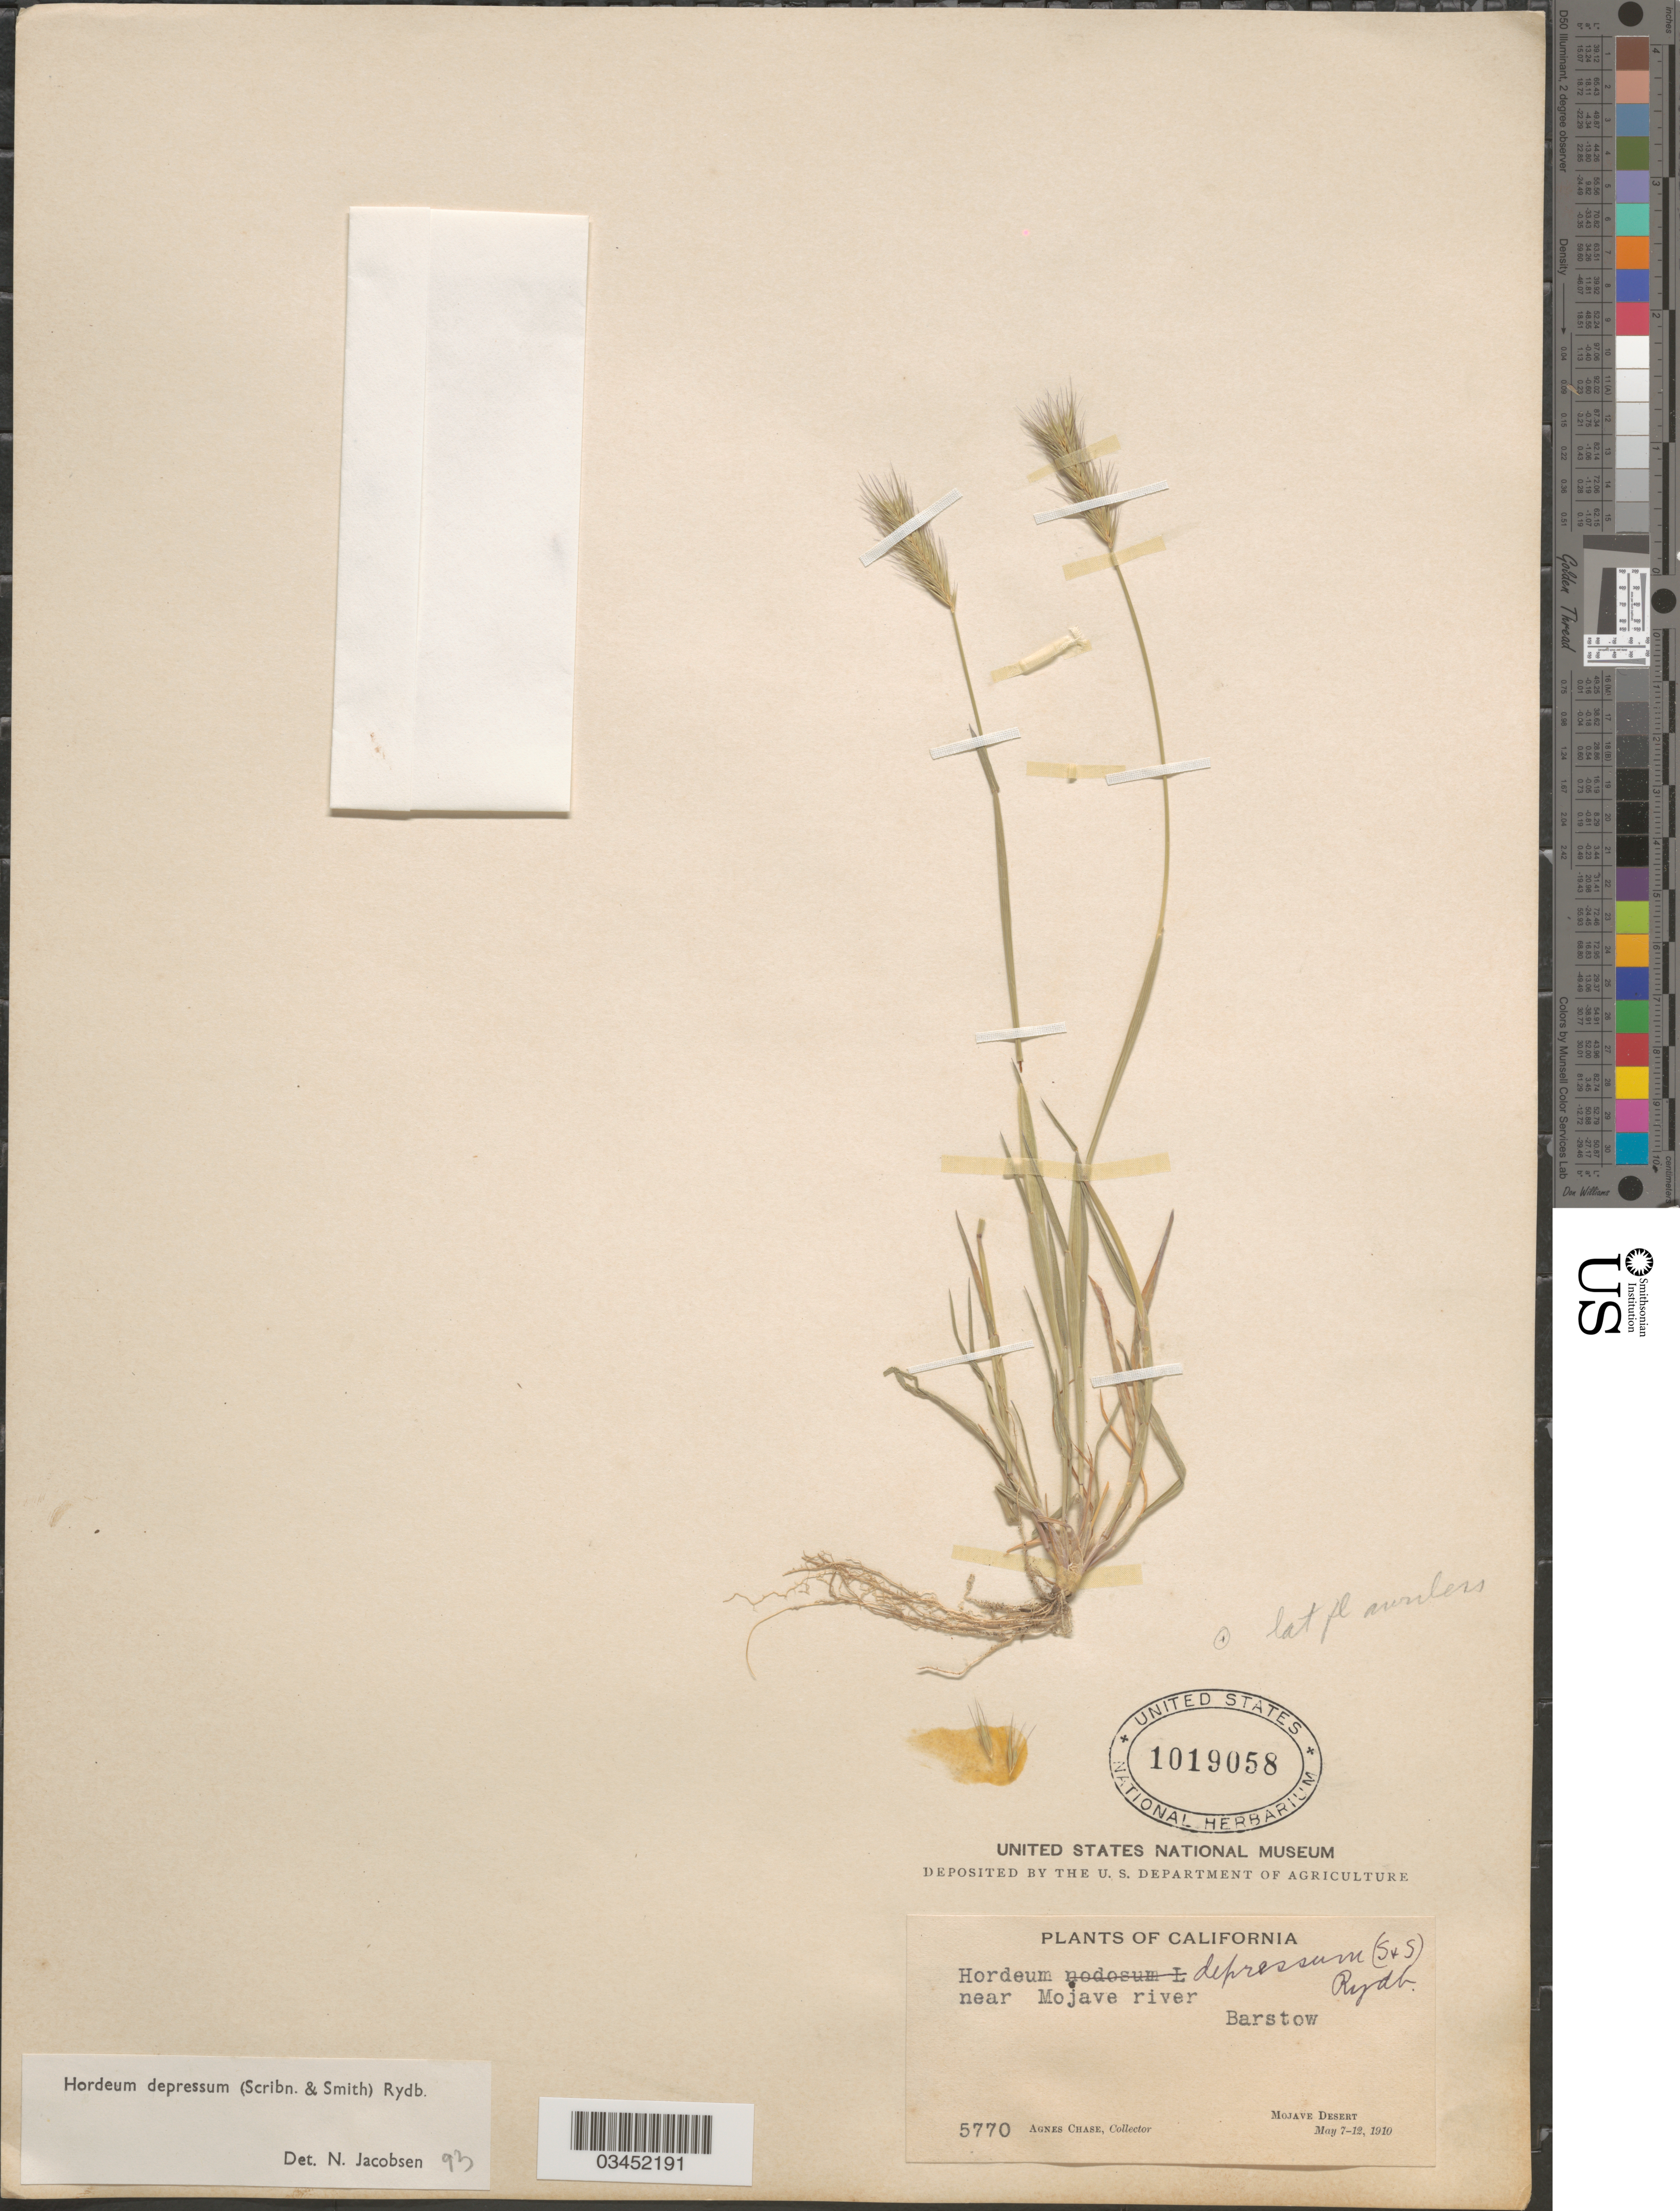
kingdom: Plantae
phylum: Tracheophyta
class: Liliopsida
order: Poales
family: Poaceae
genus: Hordeum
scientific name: Hordeum depressum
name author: (Scribn. & J.G. Sm.) Rydb.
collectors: A. Chase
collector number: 5770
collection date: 1910-05-07/1910-05-12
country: United States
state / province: California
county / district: San Bernardino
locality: Near Mojave river. Barstow. Mojave Desert.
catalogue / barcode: US 1019058